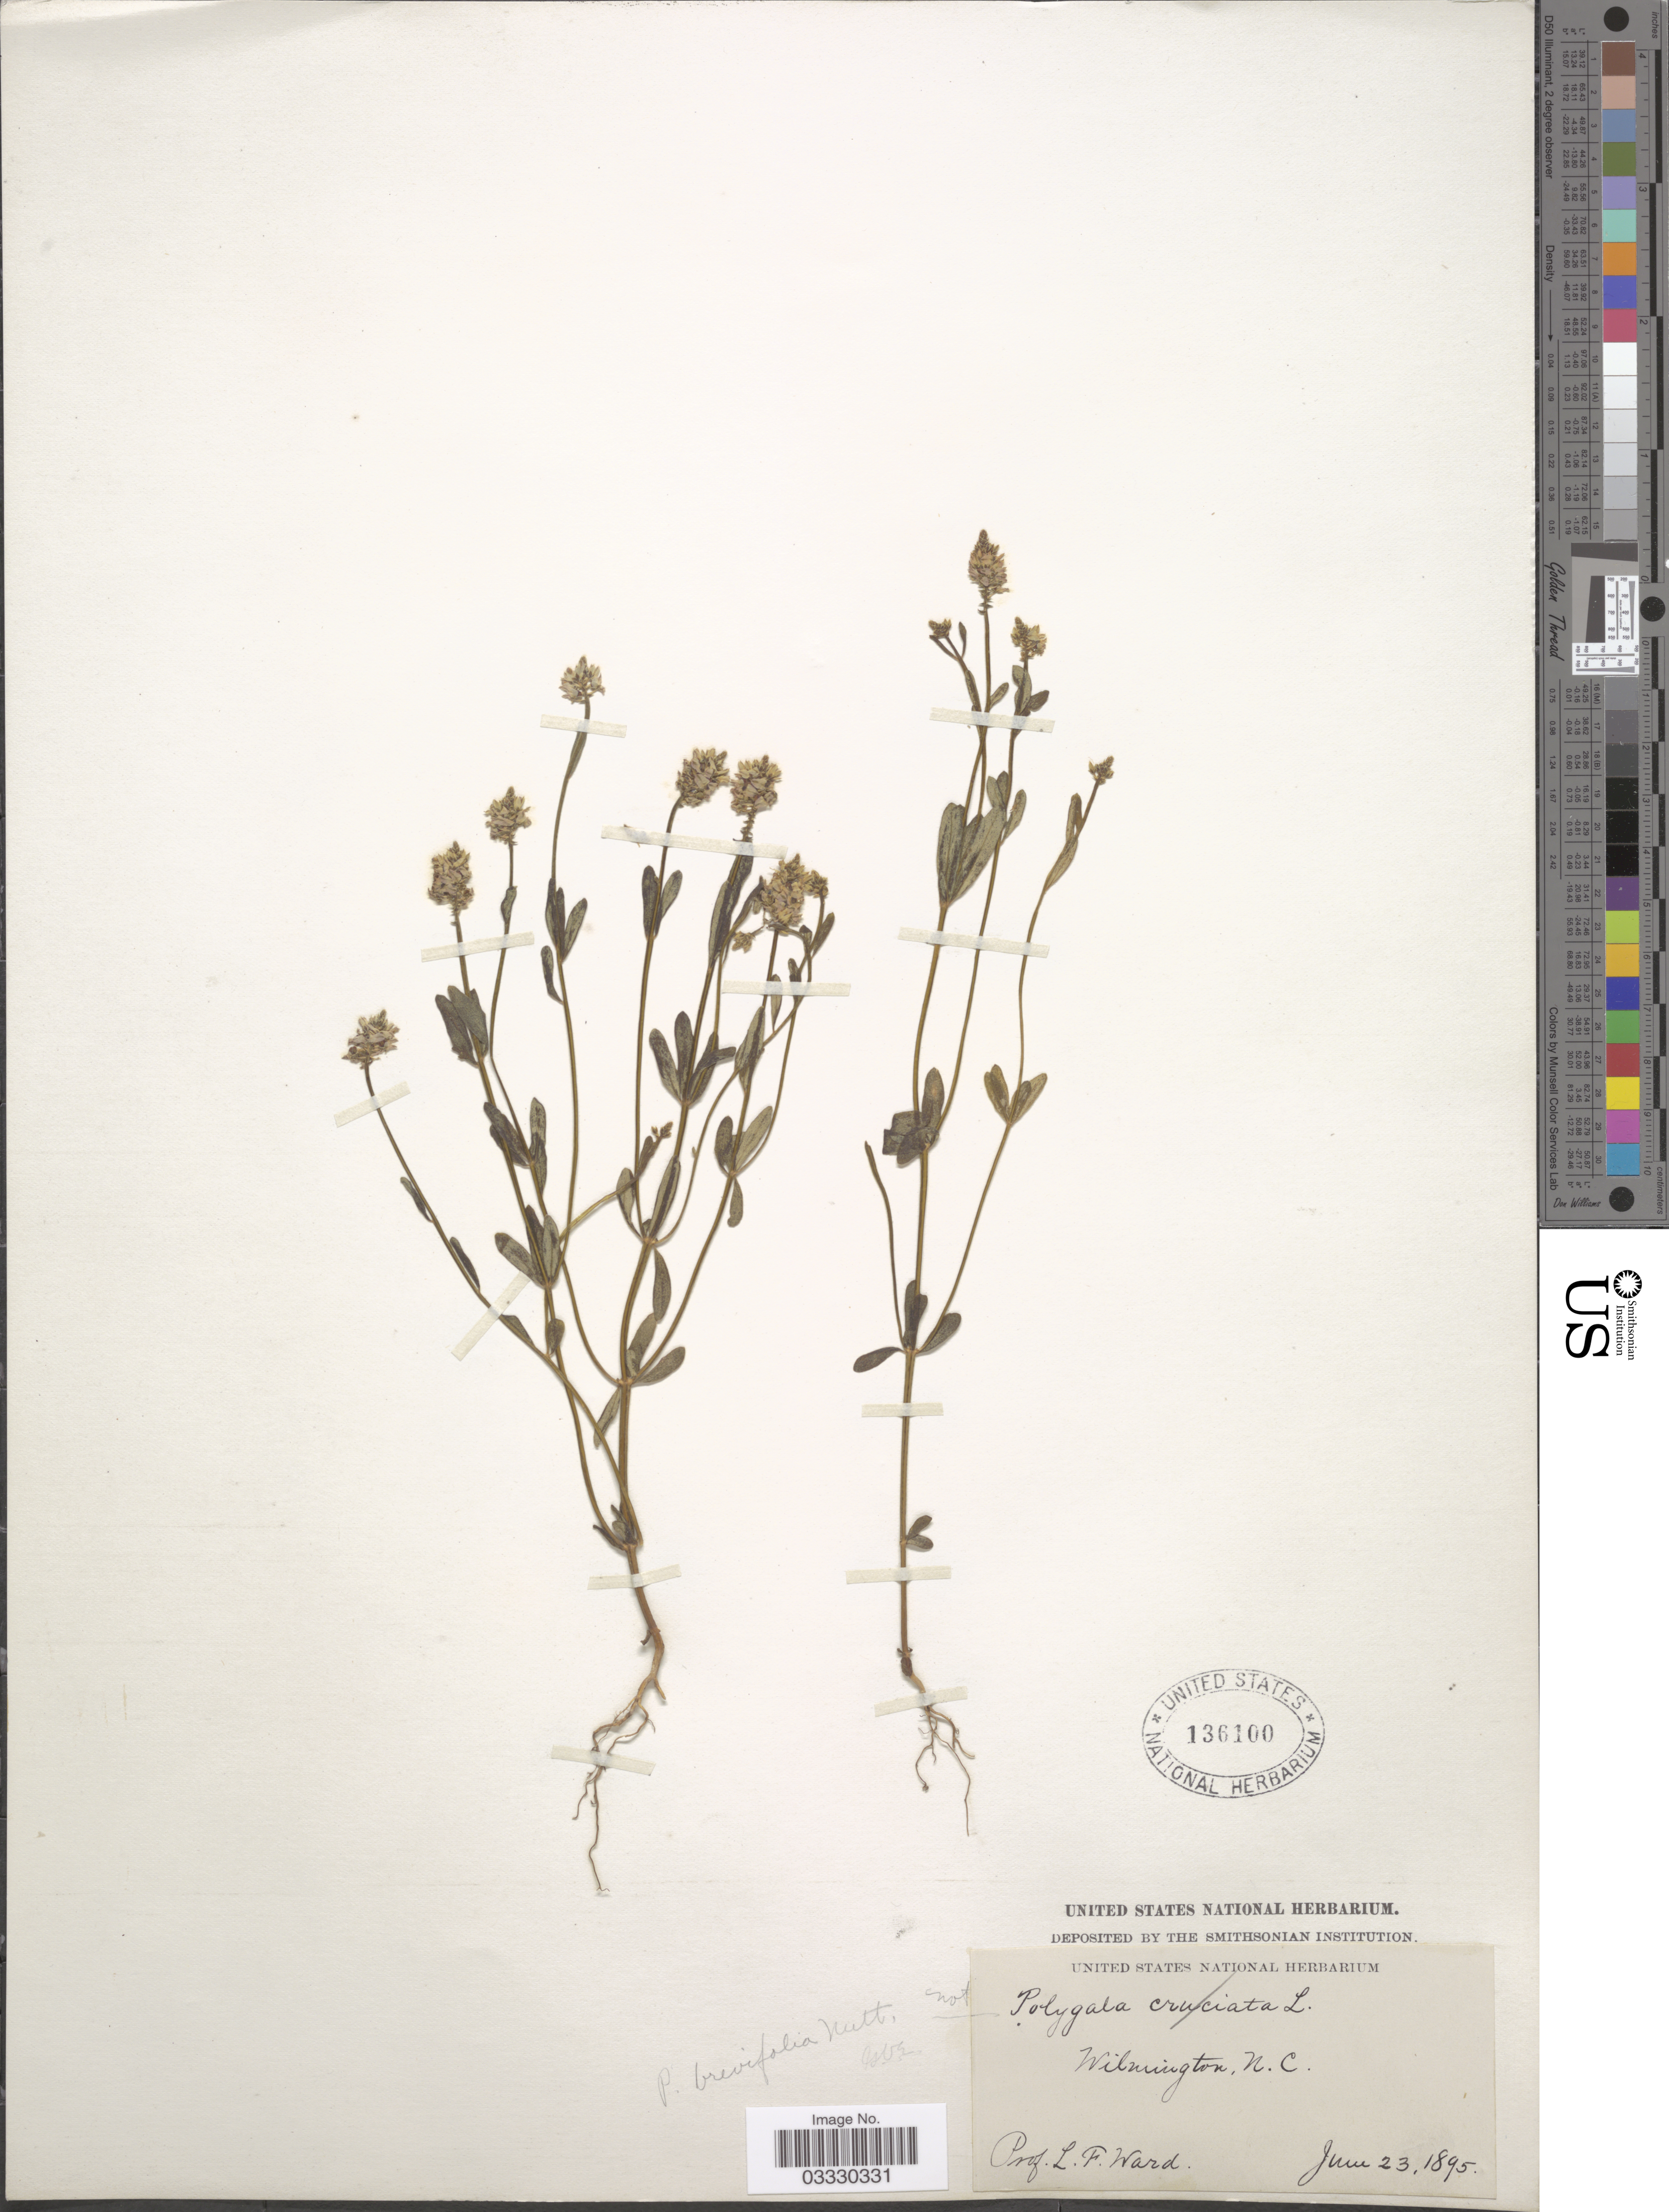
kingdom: Plantae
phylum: Tracheophyta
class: Magnoliopsida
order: Fabales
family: Polygalaceae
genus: Polygala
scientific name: Polygala brevifolia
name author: Nutt.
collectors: L. Ward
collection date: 1895-06-23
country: United States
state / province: North Carolina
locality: Wilmington.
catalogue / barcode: US 136100